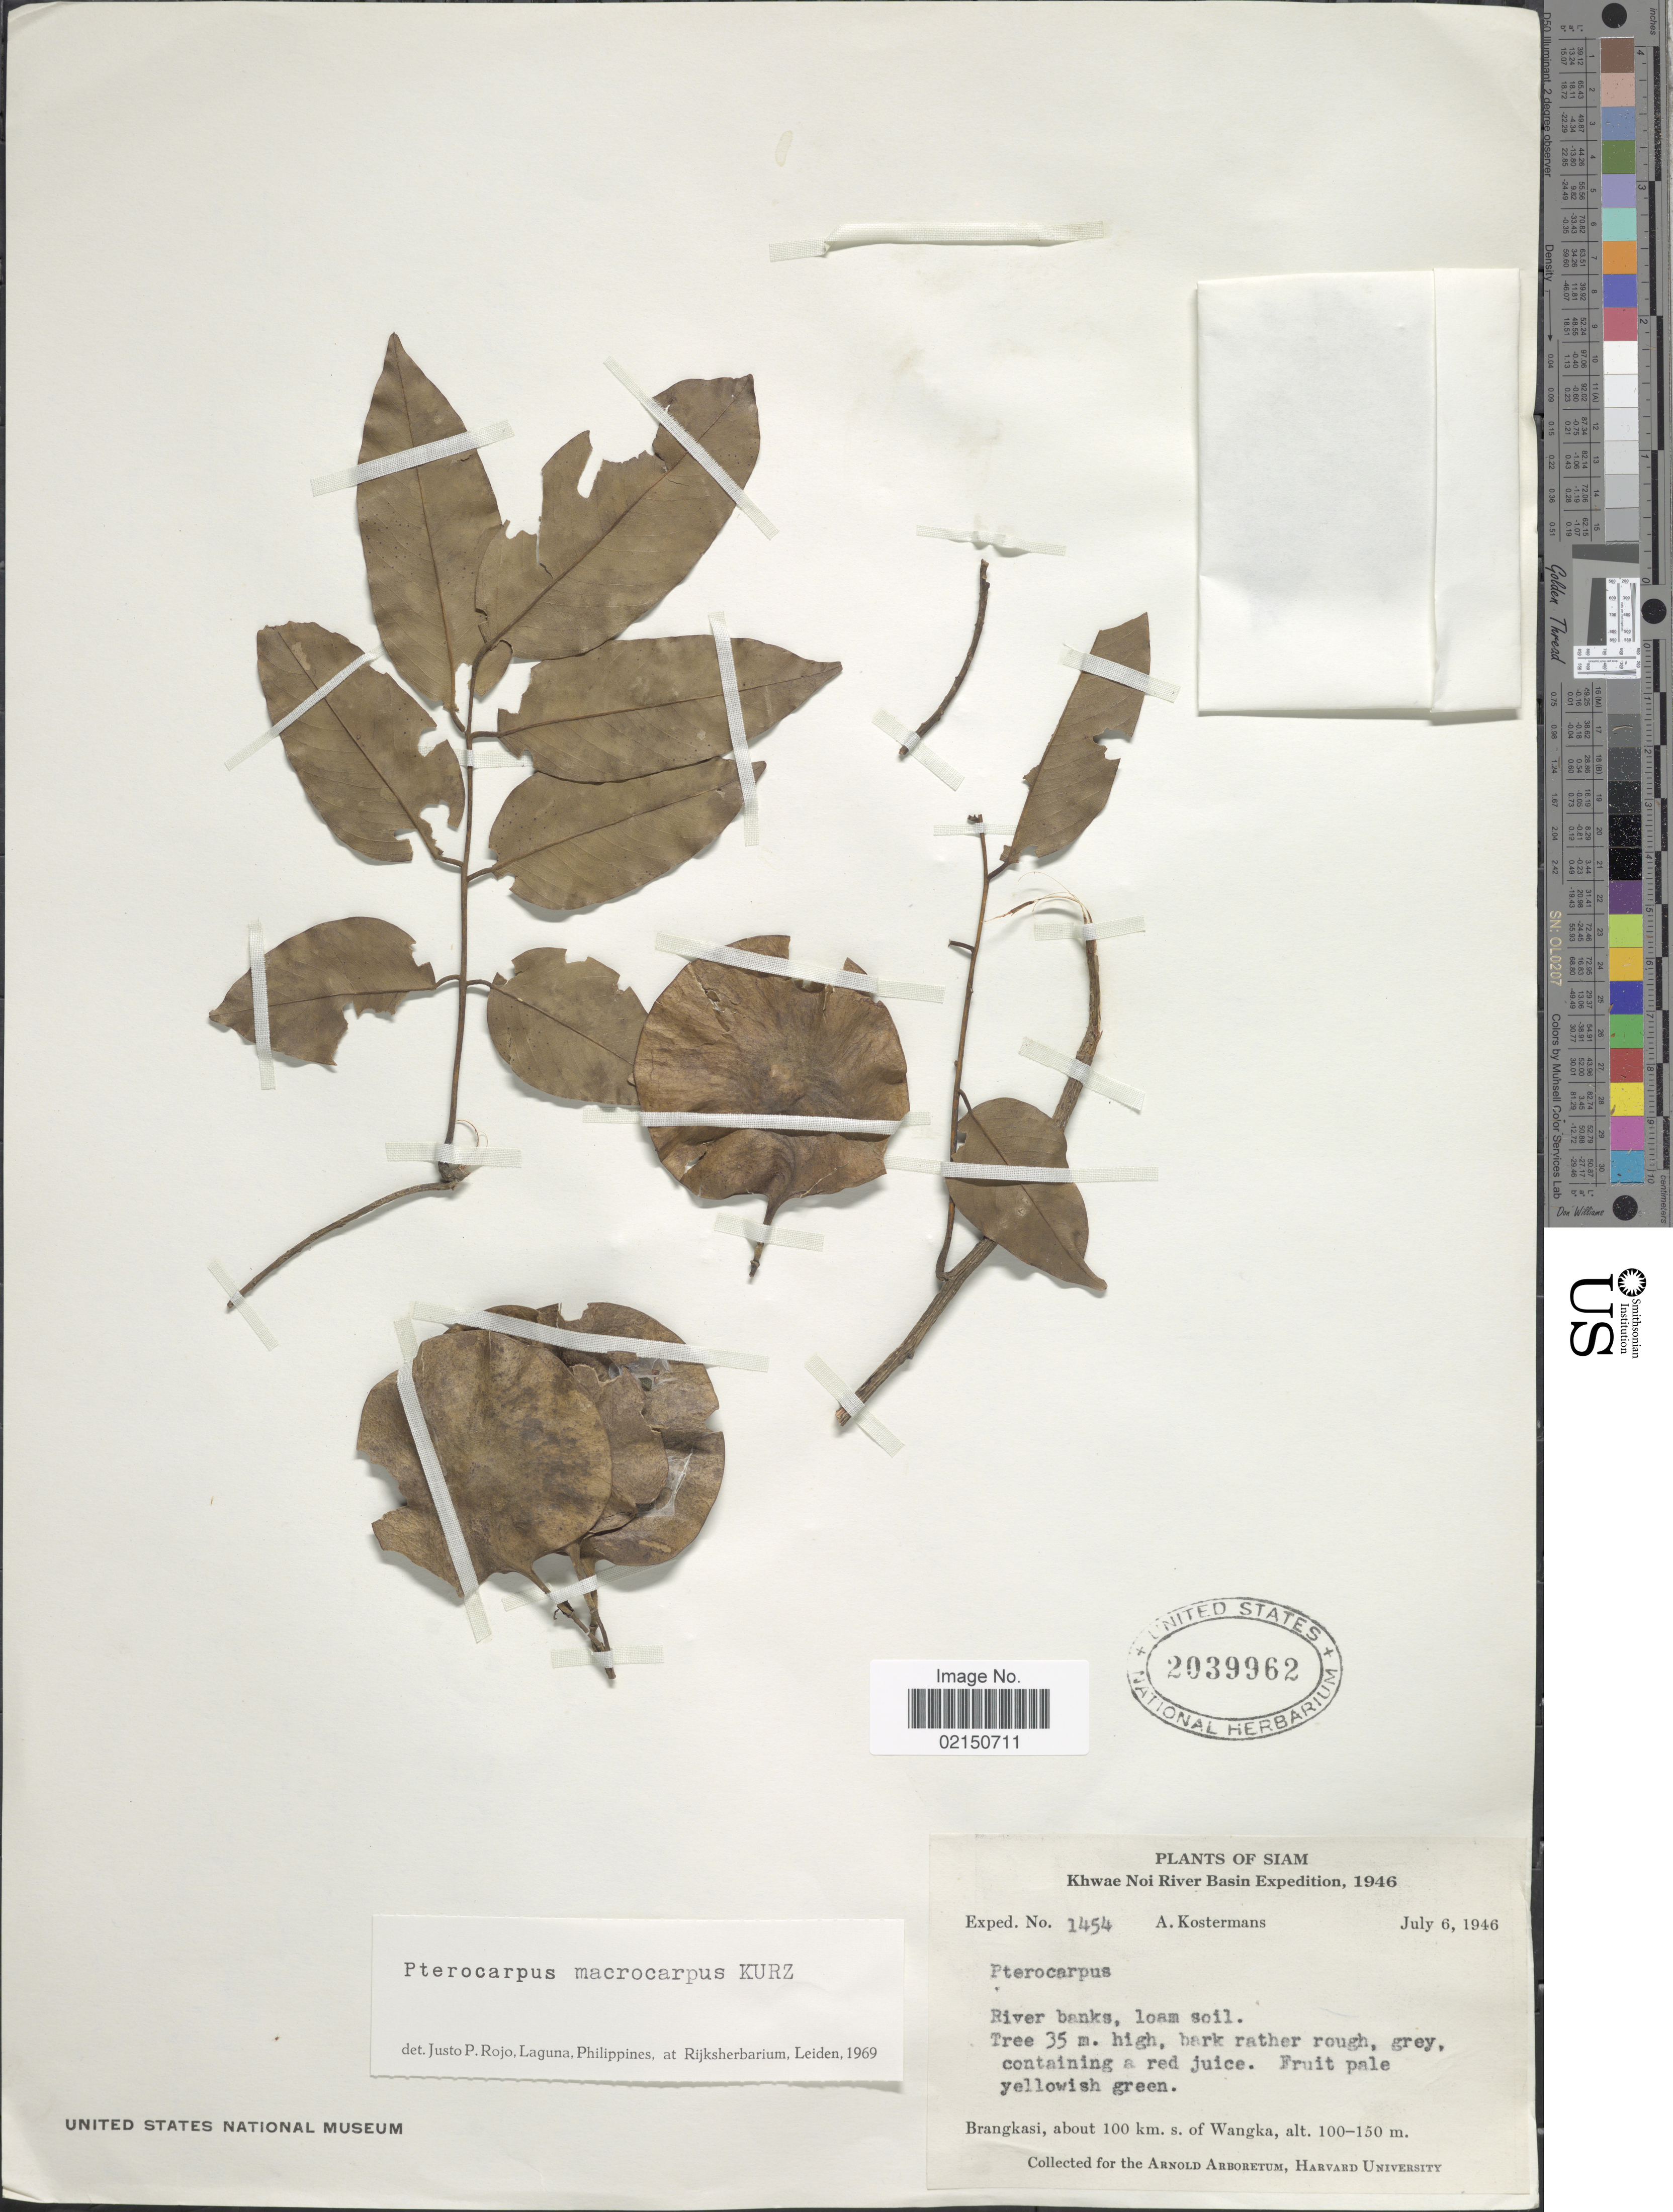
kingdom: Plantae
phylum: Tracheophyta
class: Magnoliopsida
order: Fabales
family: Fabaceae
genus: Pterocarpus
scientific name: Pterocarpus macrocarpus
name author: Kurz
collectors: A. Kostermans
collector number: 1454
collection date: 1946-07-06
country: Thailand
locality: Siam. Brangkasi, about 100 km. s. of Wangka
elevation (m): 100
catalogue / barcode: US 2039962